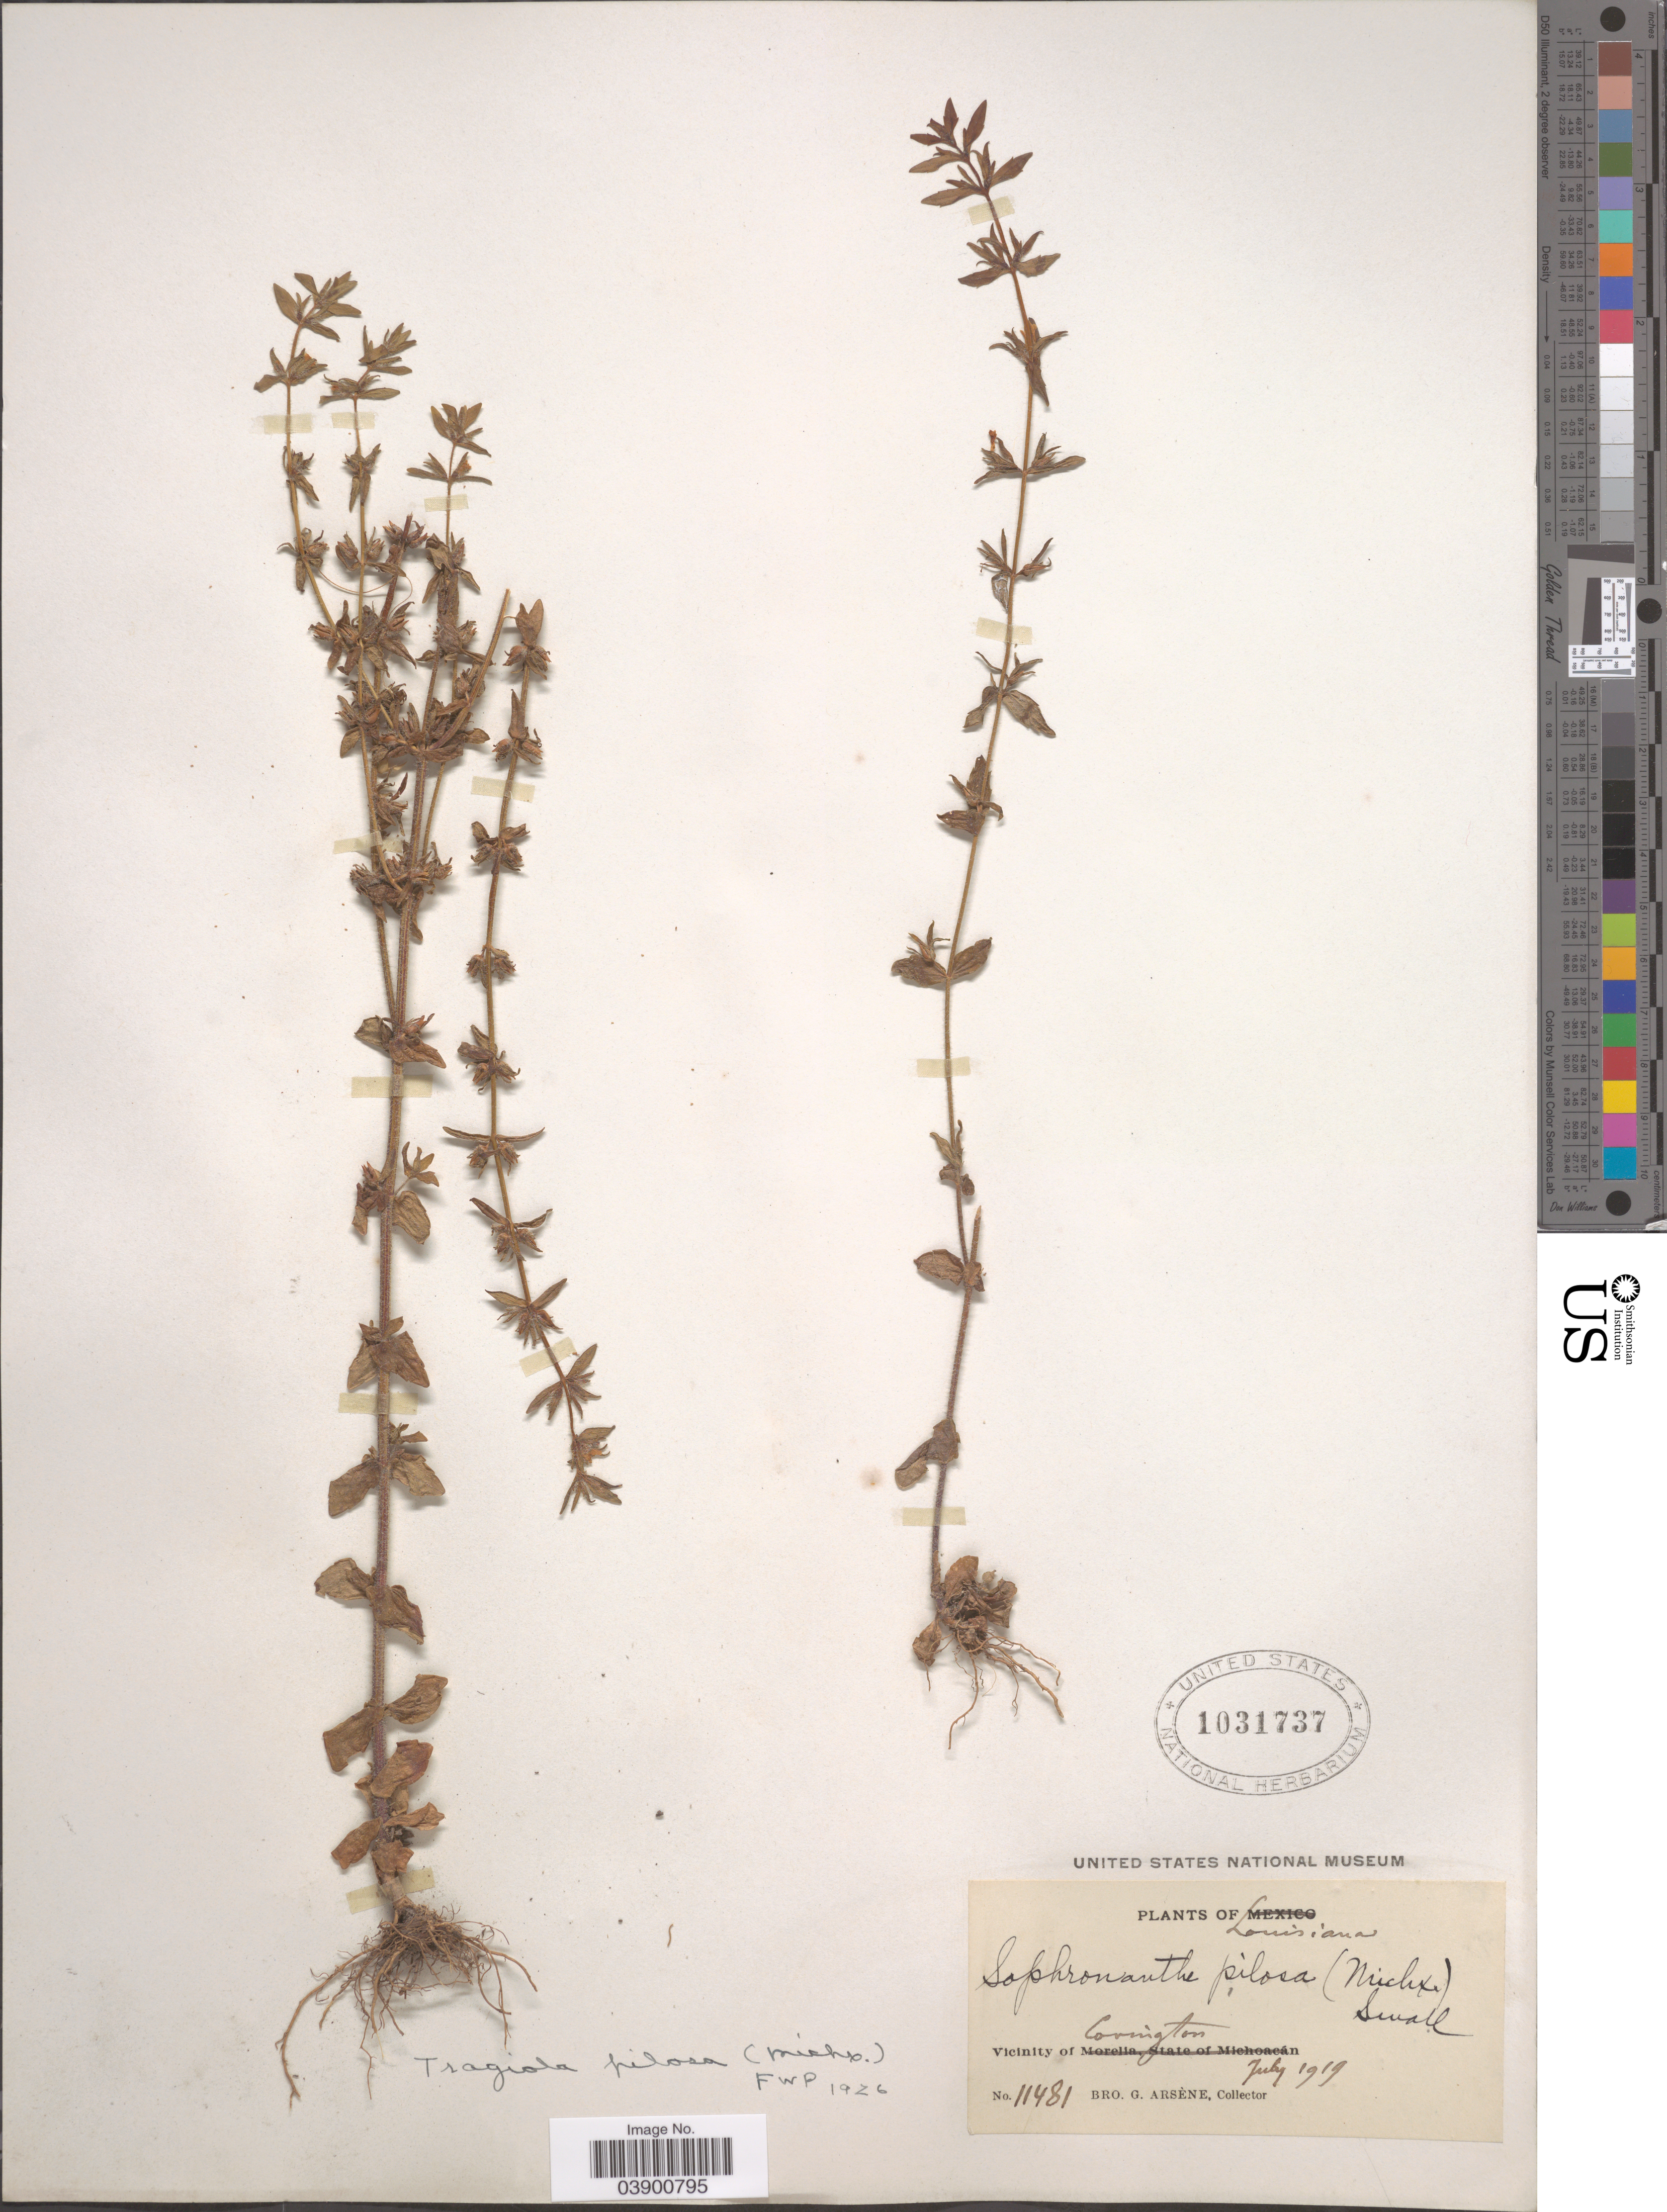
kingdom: Plantae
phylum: Tracheophyta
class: Magnoliopsida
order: Lamiales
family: Plantaginaceae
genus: Gratiola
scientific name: Gratiola pilosa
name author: Michx.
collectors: Bro. G. Arsène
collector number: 11481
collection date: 1919-07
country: United States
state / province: Louisiana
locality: Vicinity of Covington.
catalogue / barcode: US 1031737